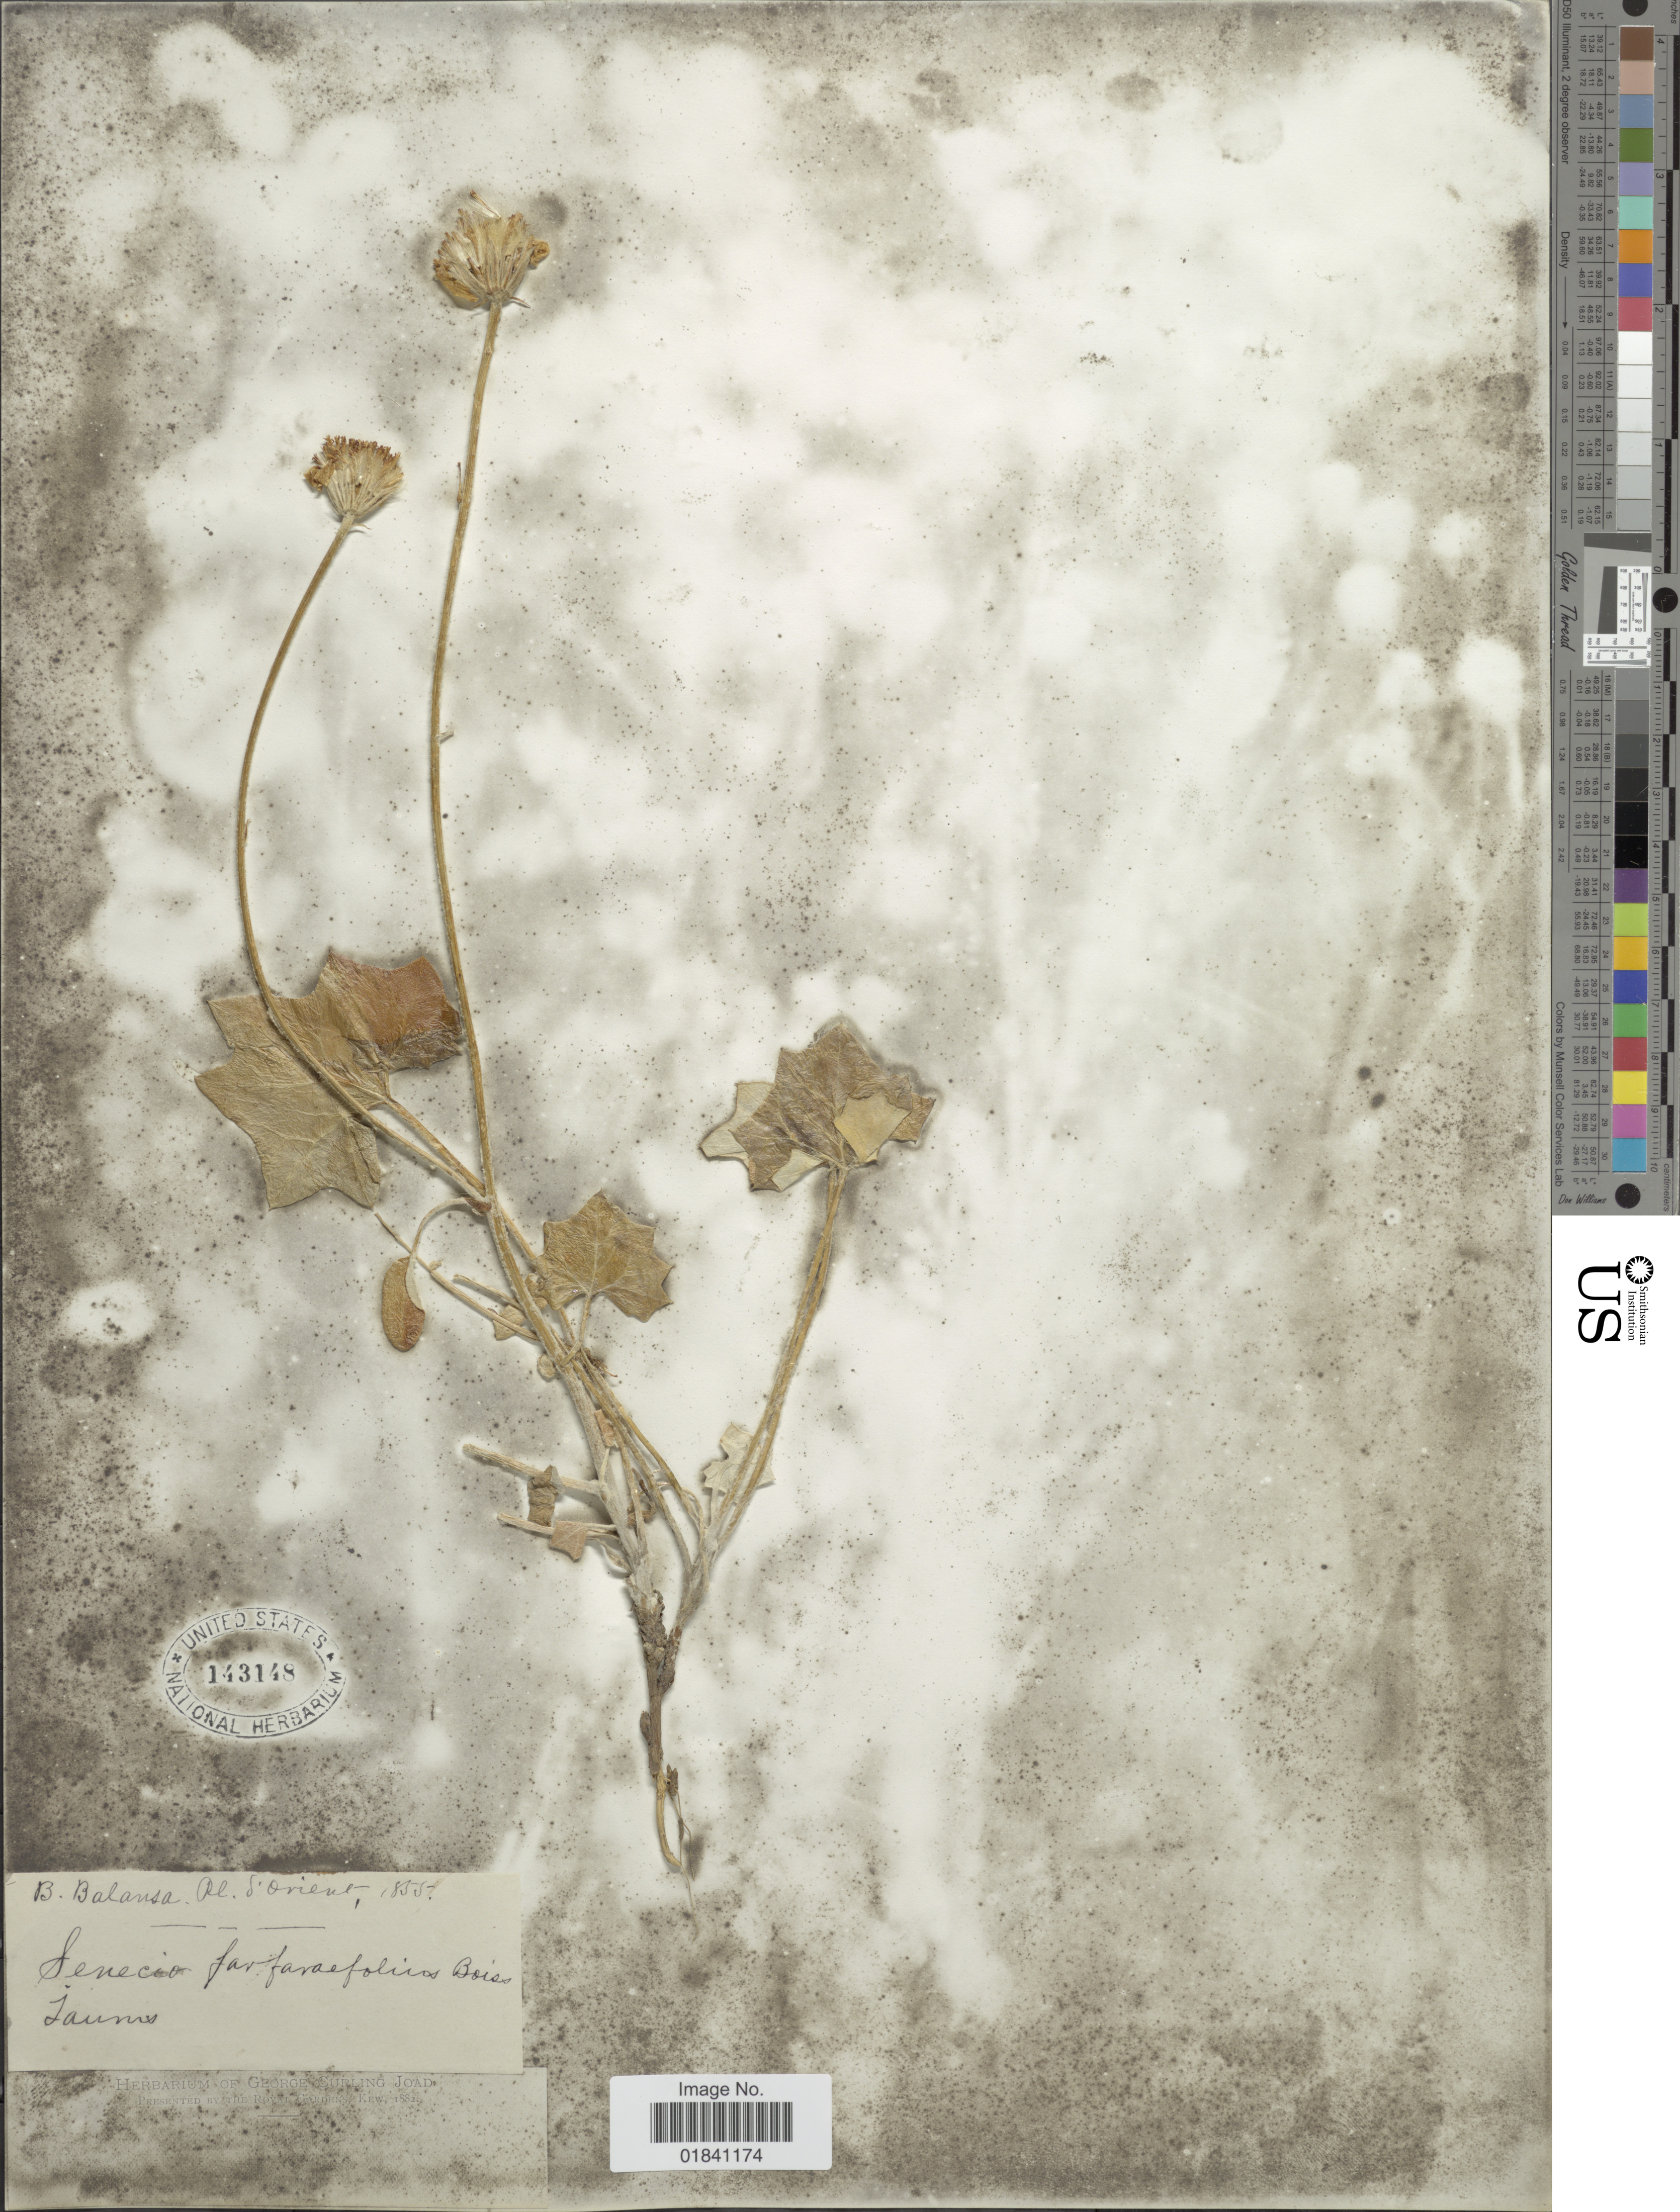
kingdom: Plantae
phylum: Tracheophyta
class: Magnoliopsida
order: Asterales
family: Asteraceae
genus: Iranecio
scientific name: Iranecio farfarifolius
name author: (Boiss. & Kotschy) C. Jeffrey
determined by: Ren, C.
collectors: B. Balansa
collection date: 1855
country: Turkey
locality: Orient. Taurus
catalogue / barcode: US 143148